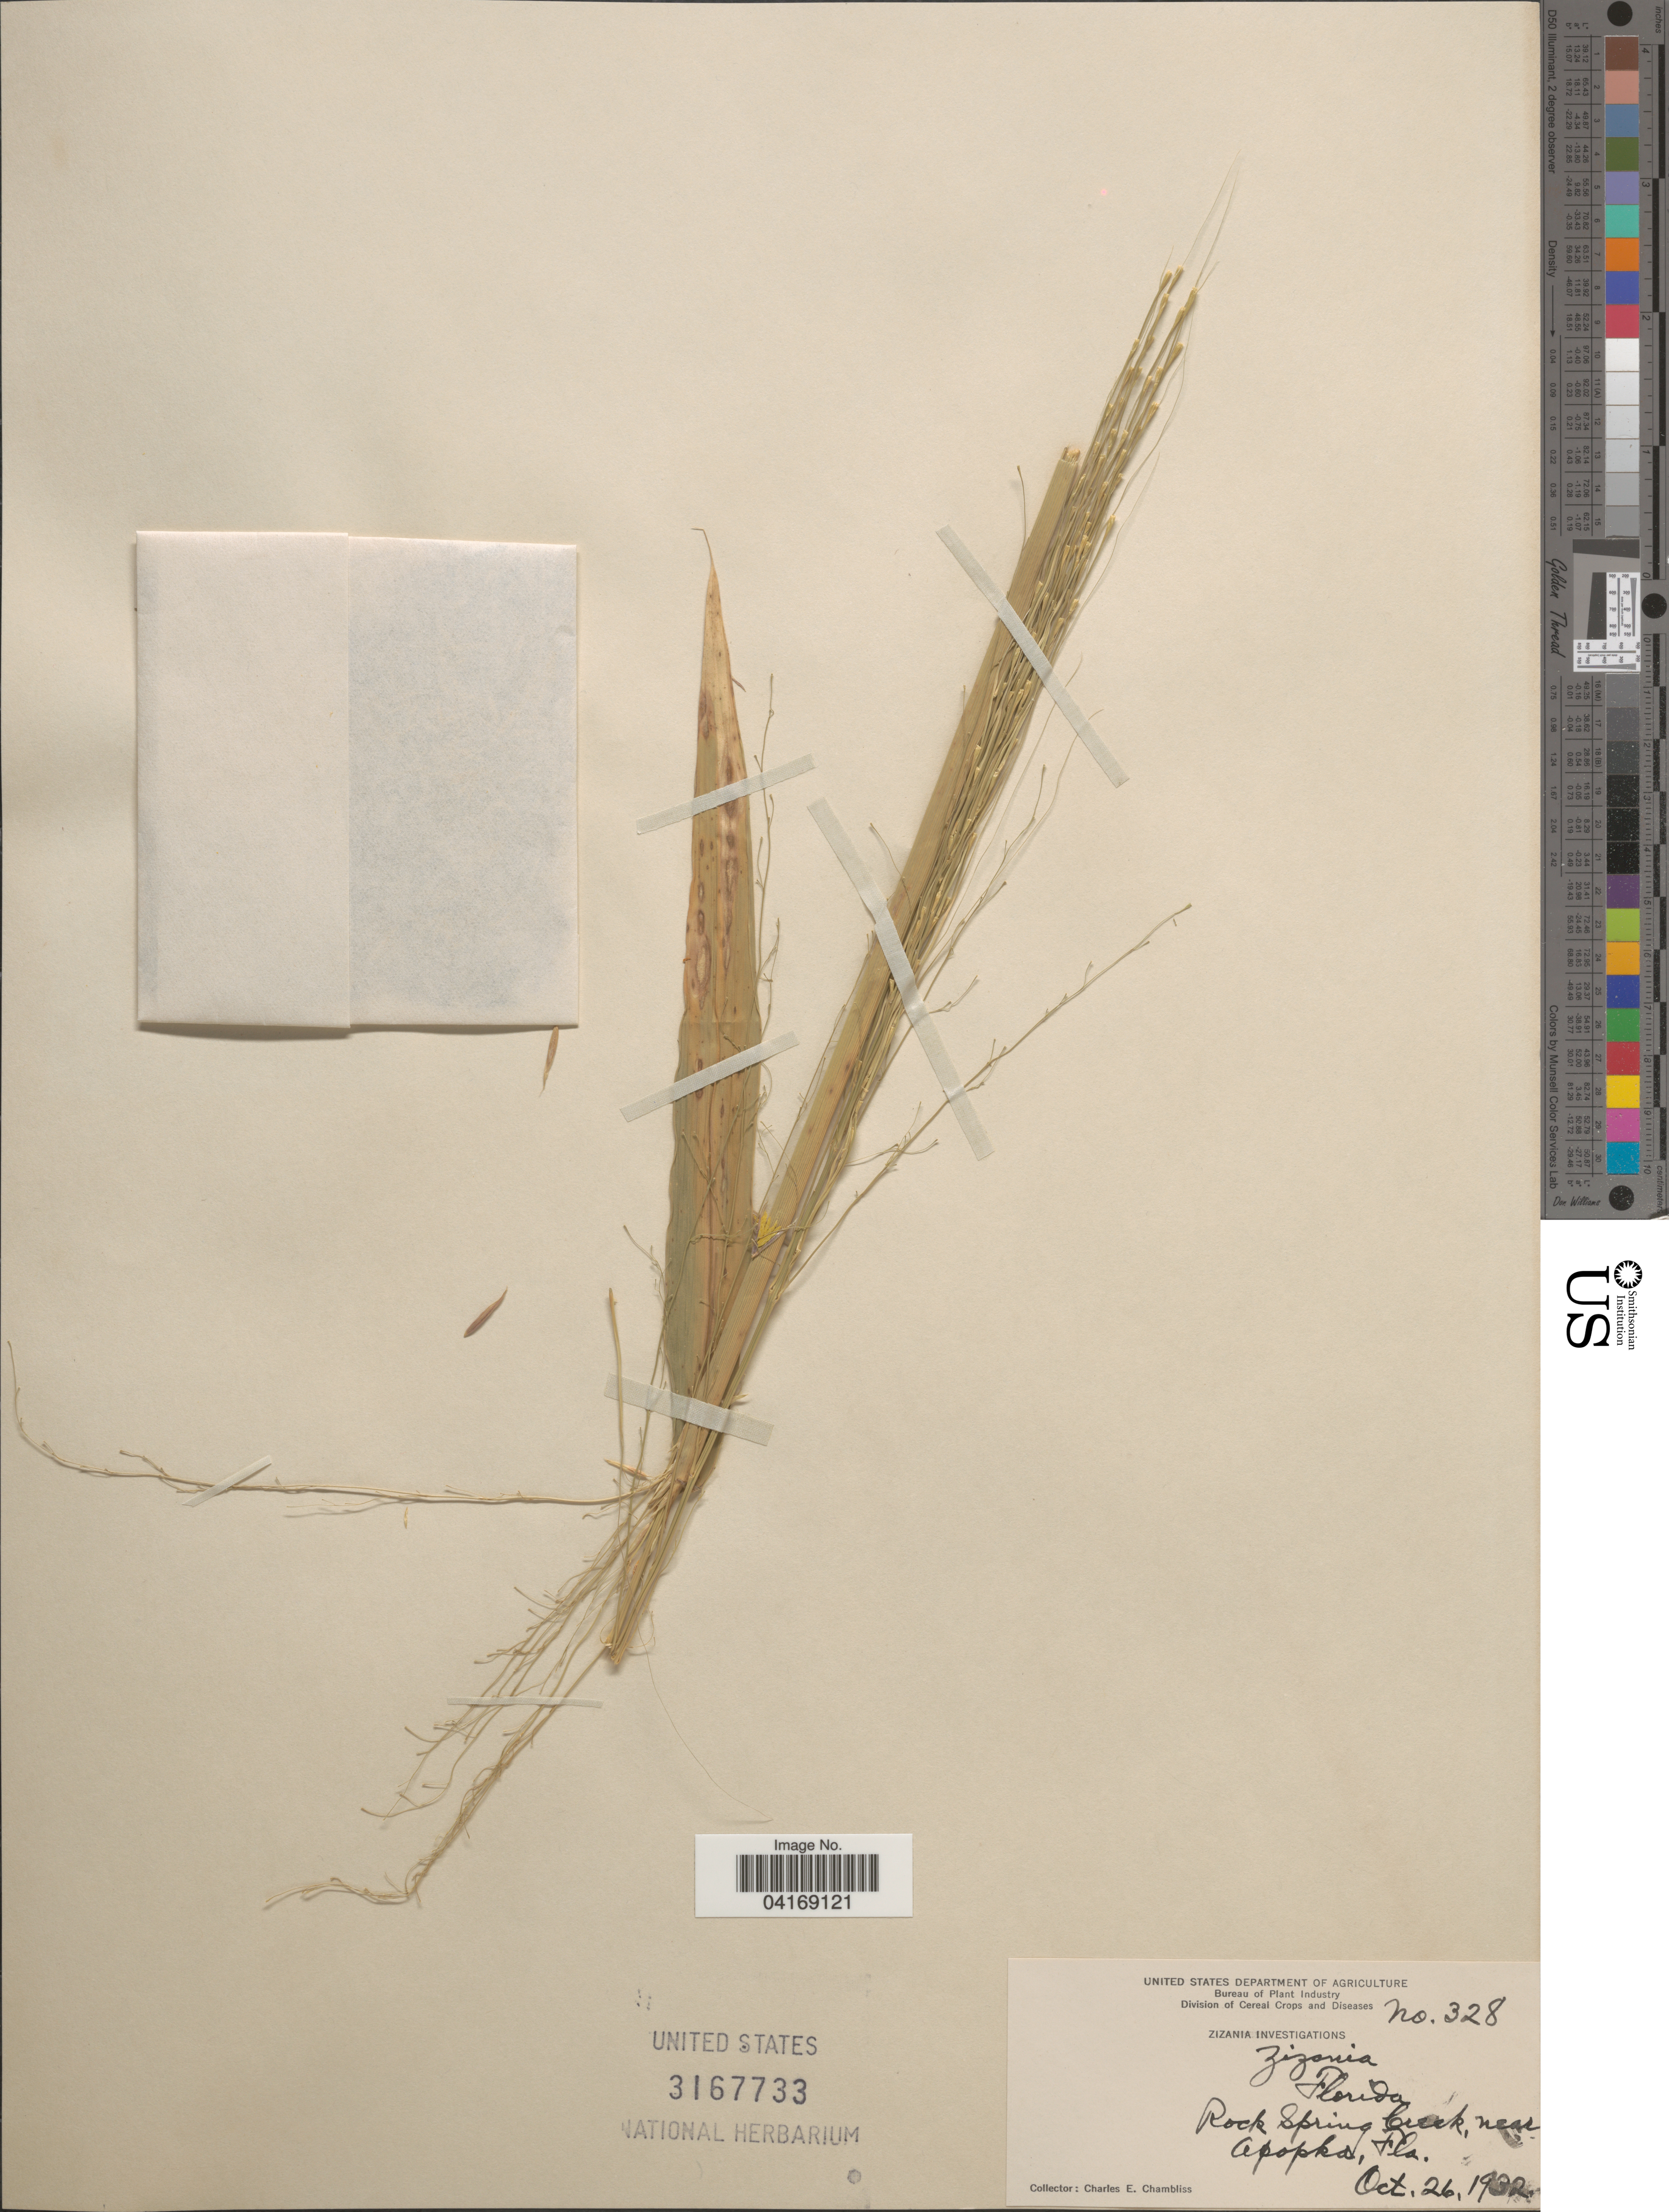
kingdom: Plantae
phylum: Tracheophyta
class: Liliopsida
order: Poales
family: Poaceae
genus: Zizania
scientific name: Zizania sp.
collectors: C. Chambliss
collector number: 328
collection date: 1932-10-26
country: United States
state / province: Florida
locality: Rock Spring Creek, near Apopka.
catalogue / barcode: US 3167733